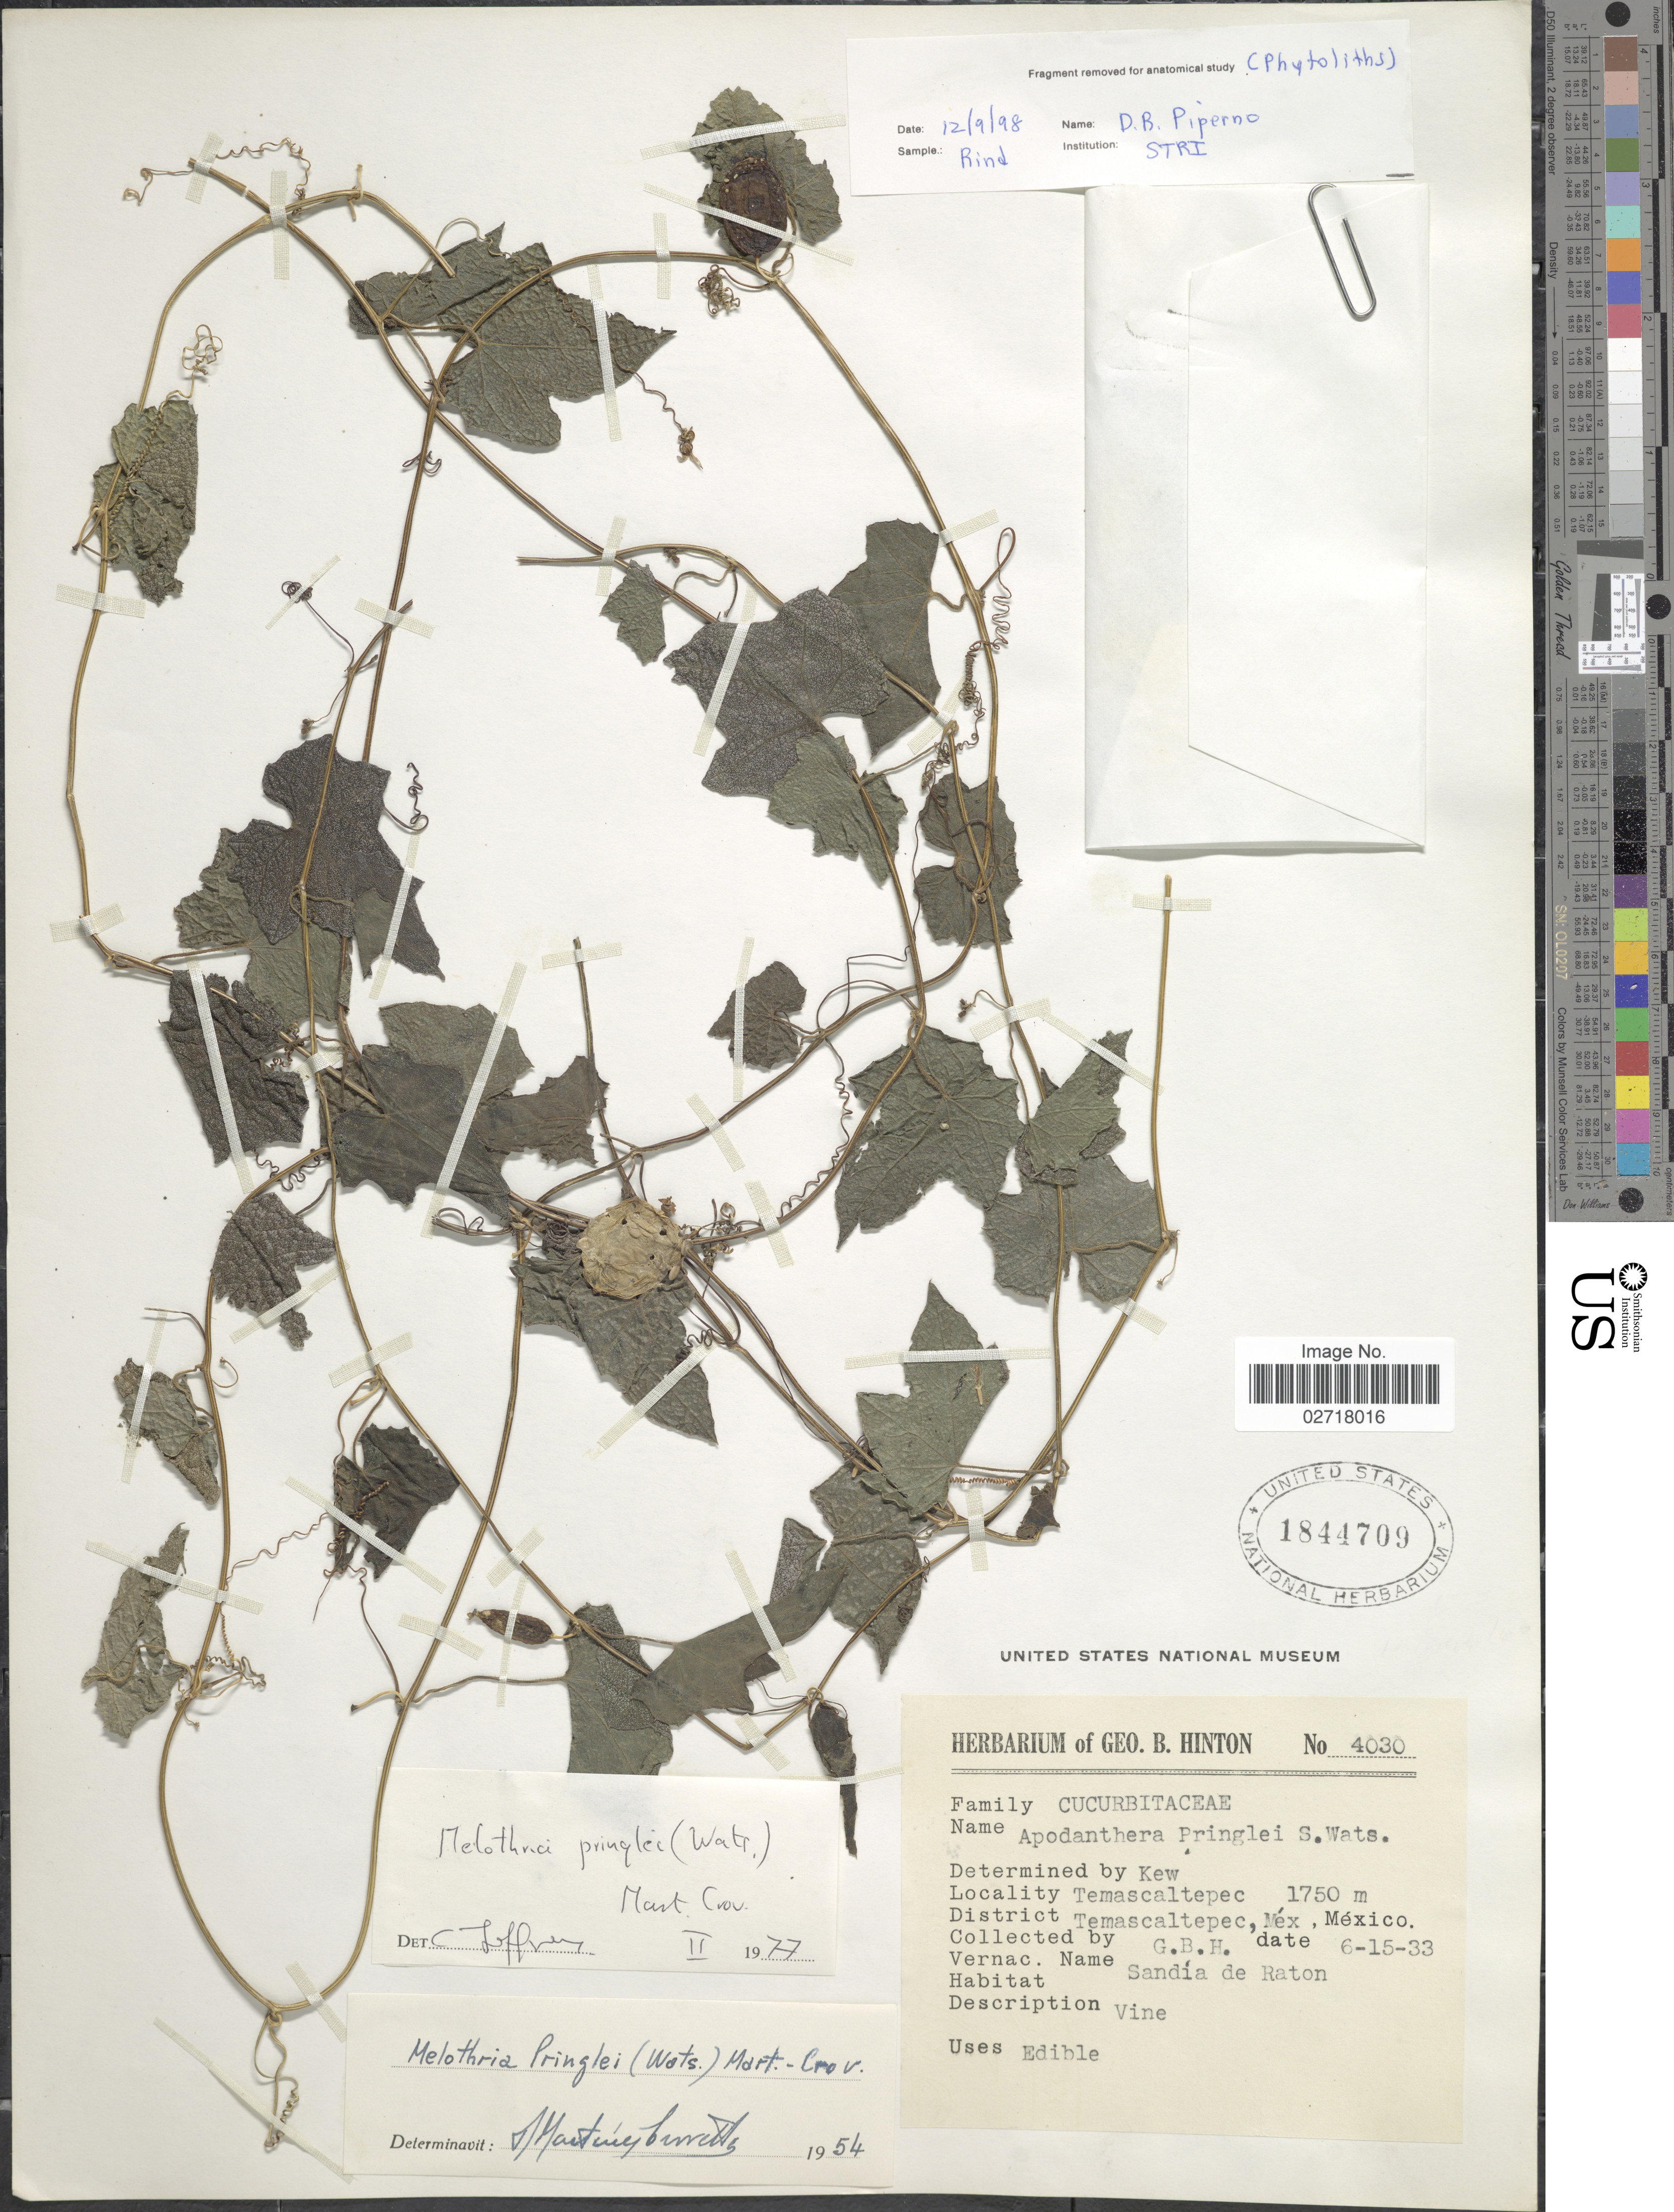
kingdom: Plantae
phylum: Tracheophyta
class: Magnoliopsida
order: Cucurbitales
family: Cucurbitaceae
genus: Melothria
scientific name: Melothria pringlei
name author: (S. Watson) Mart. Crov.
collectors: G. B. Hinton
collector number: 4030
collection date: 1933-06-15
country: Mexico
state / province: México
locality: Temascaltepec, District Temascaltepec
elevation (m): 1750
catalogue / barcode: US 1844709